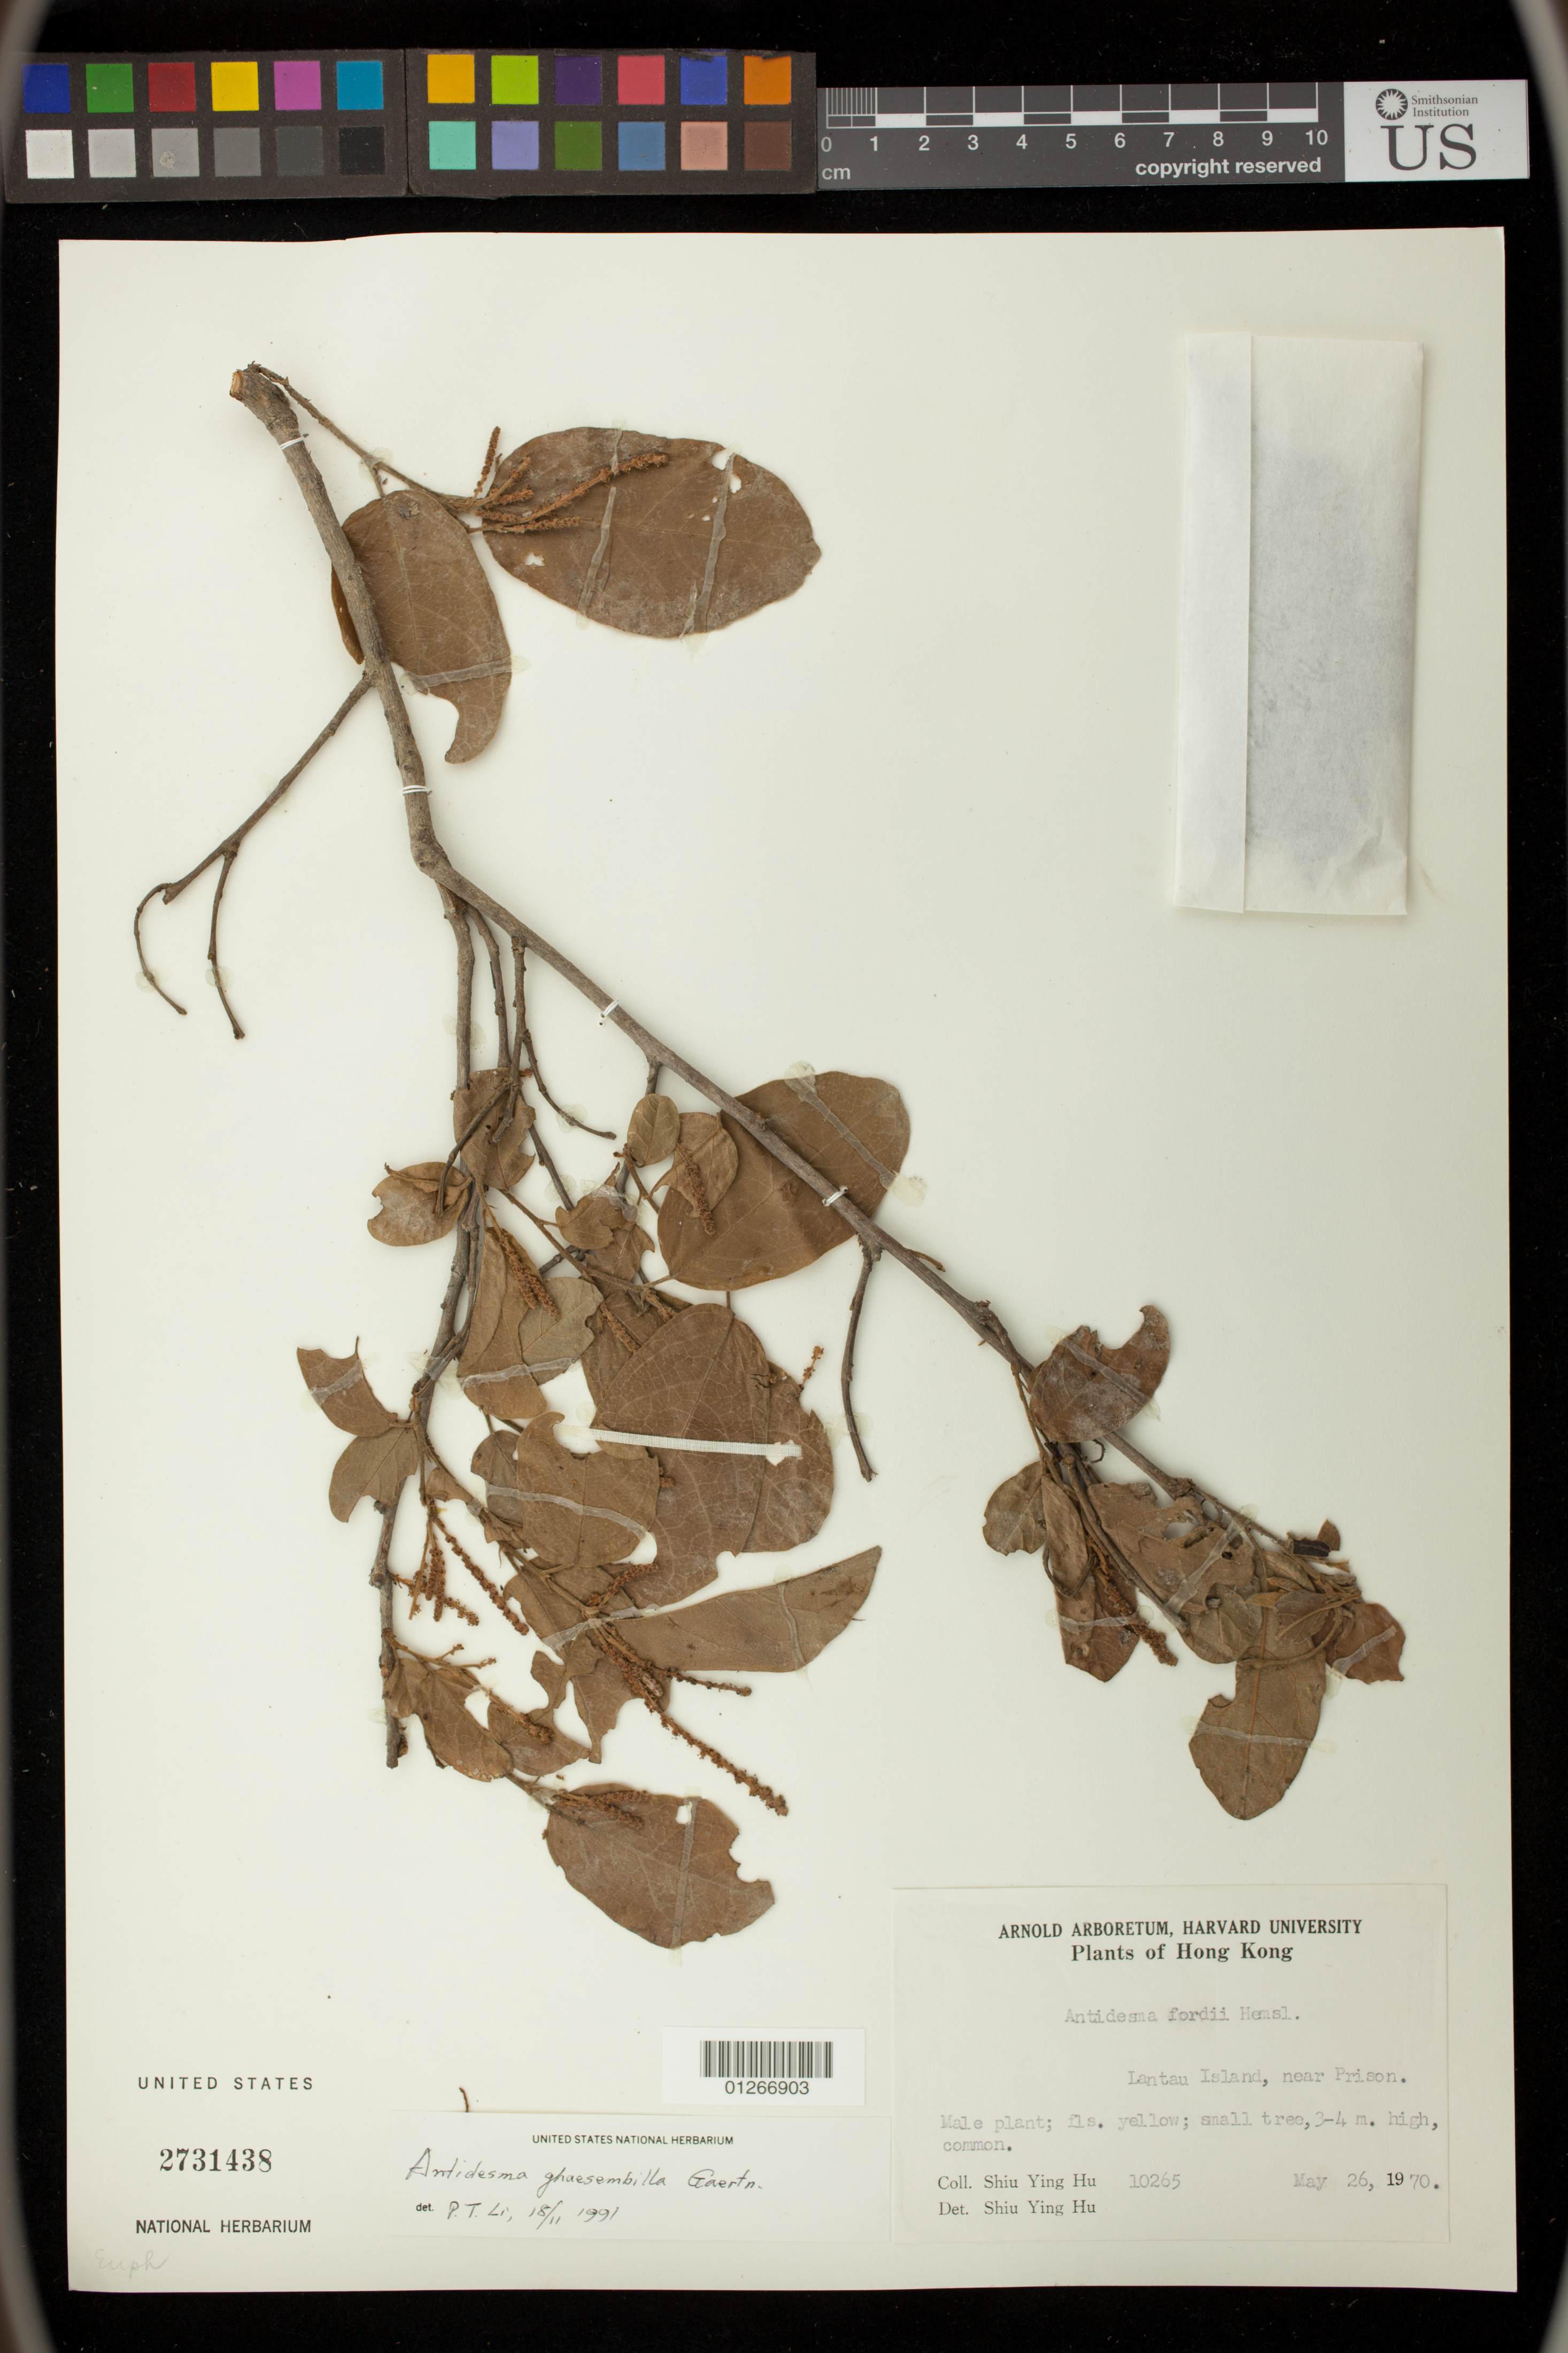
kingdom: Plantae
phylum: Tracheophyta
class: Magnoliopsida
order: Malpighiales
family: Phyllanthaceae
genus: Antidesma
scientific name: Antidesma ghaesembilla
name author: Gaertn.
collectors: Y. Shiu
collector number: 10265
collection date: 1970-05-26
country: China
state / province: Hong Kong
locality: Lantau Island, near Prison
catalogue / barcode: US 2731438